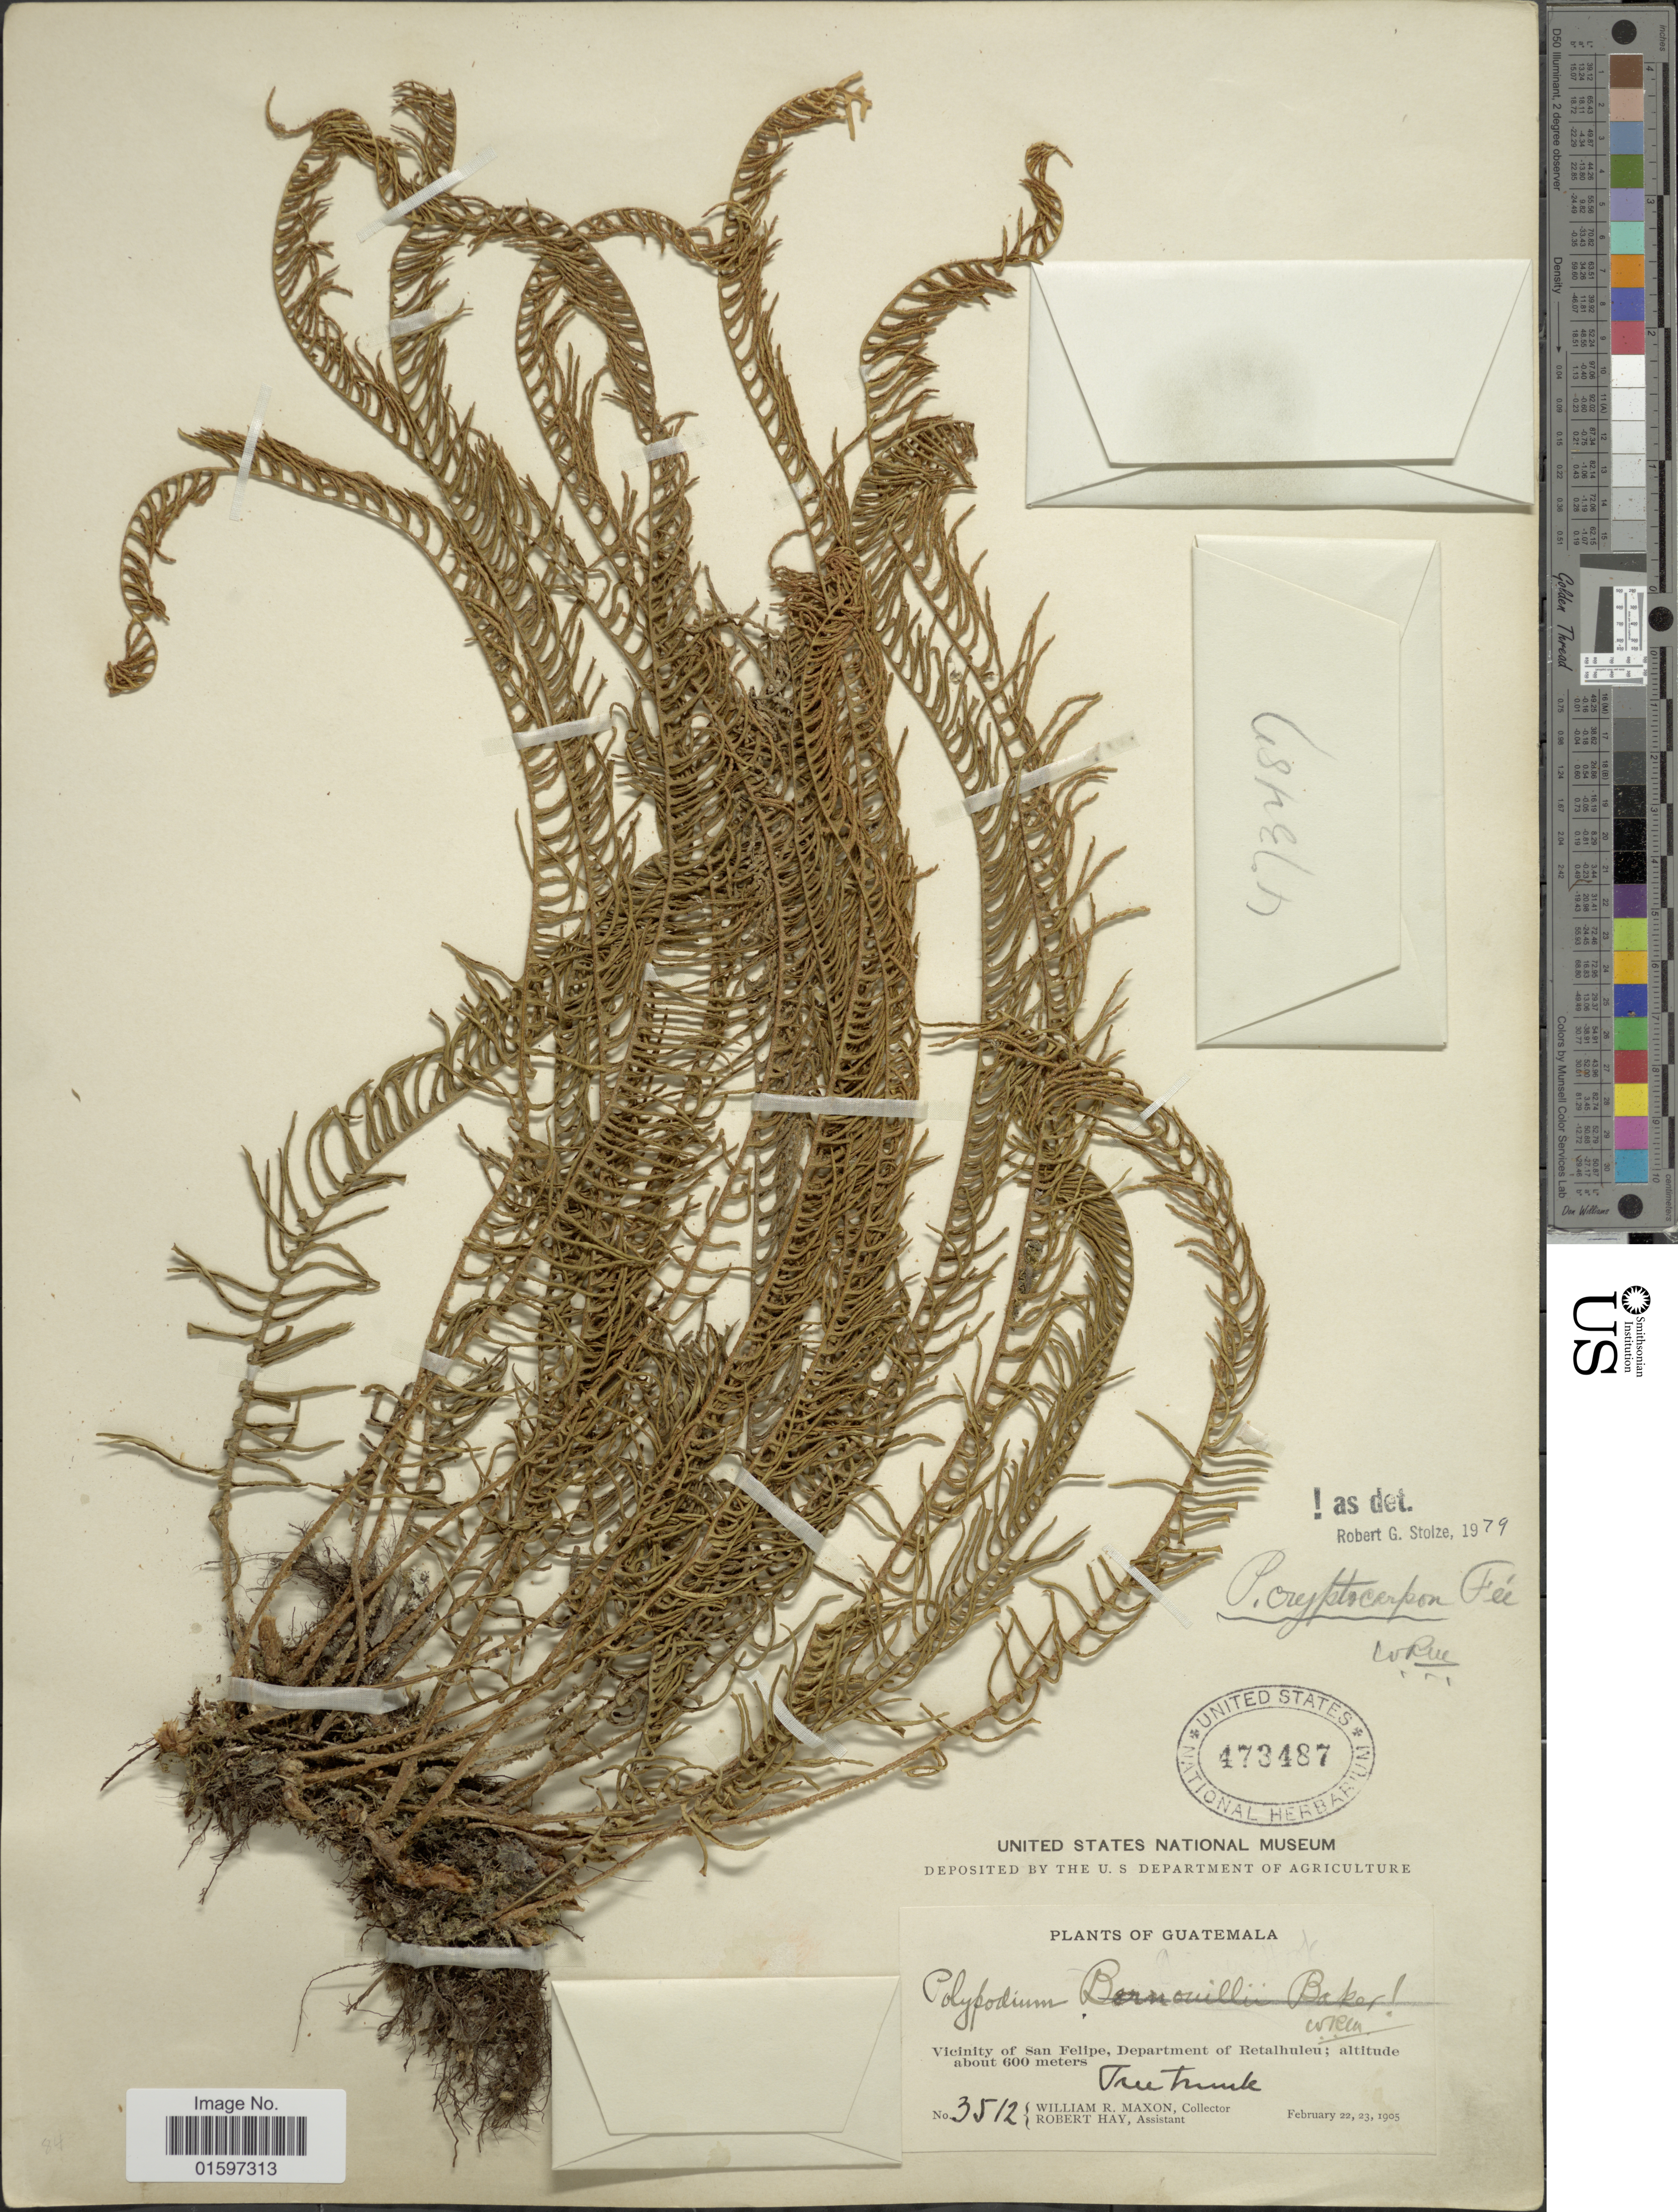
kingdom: Plantae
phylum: Tracheophyta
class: Polypodiopsida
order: Polypodiales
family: Polypodiaceae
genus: Pleopeltis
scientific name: Pleopeltis cryptocarpa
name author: (Fée) A.R. Sm. & Tejero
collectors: W. R. Maxon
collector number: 3512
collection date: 1905-02-22/1905-02-23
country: Guatemala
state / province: Retalhuleu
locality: Guatemala, vicinity of San Felipe, Department of Retalhuleu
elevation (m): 600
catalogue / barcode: US 473487